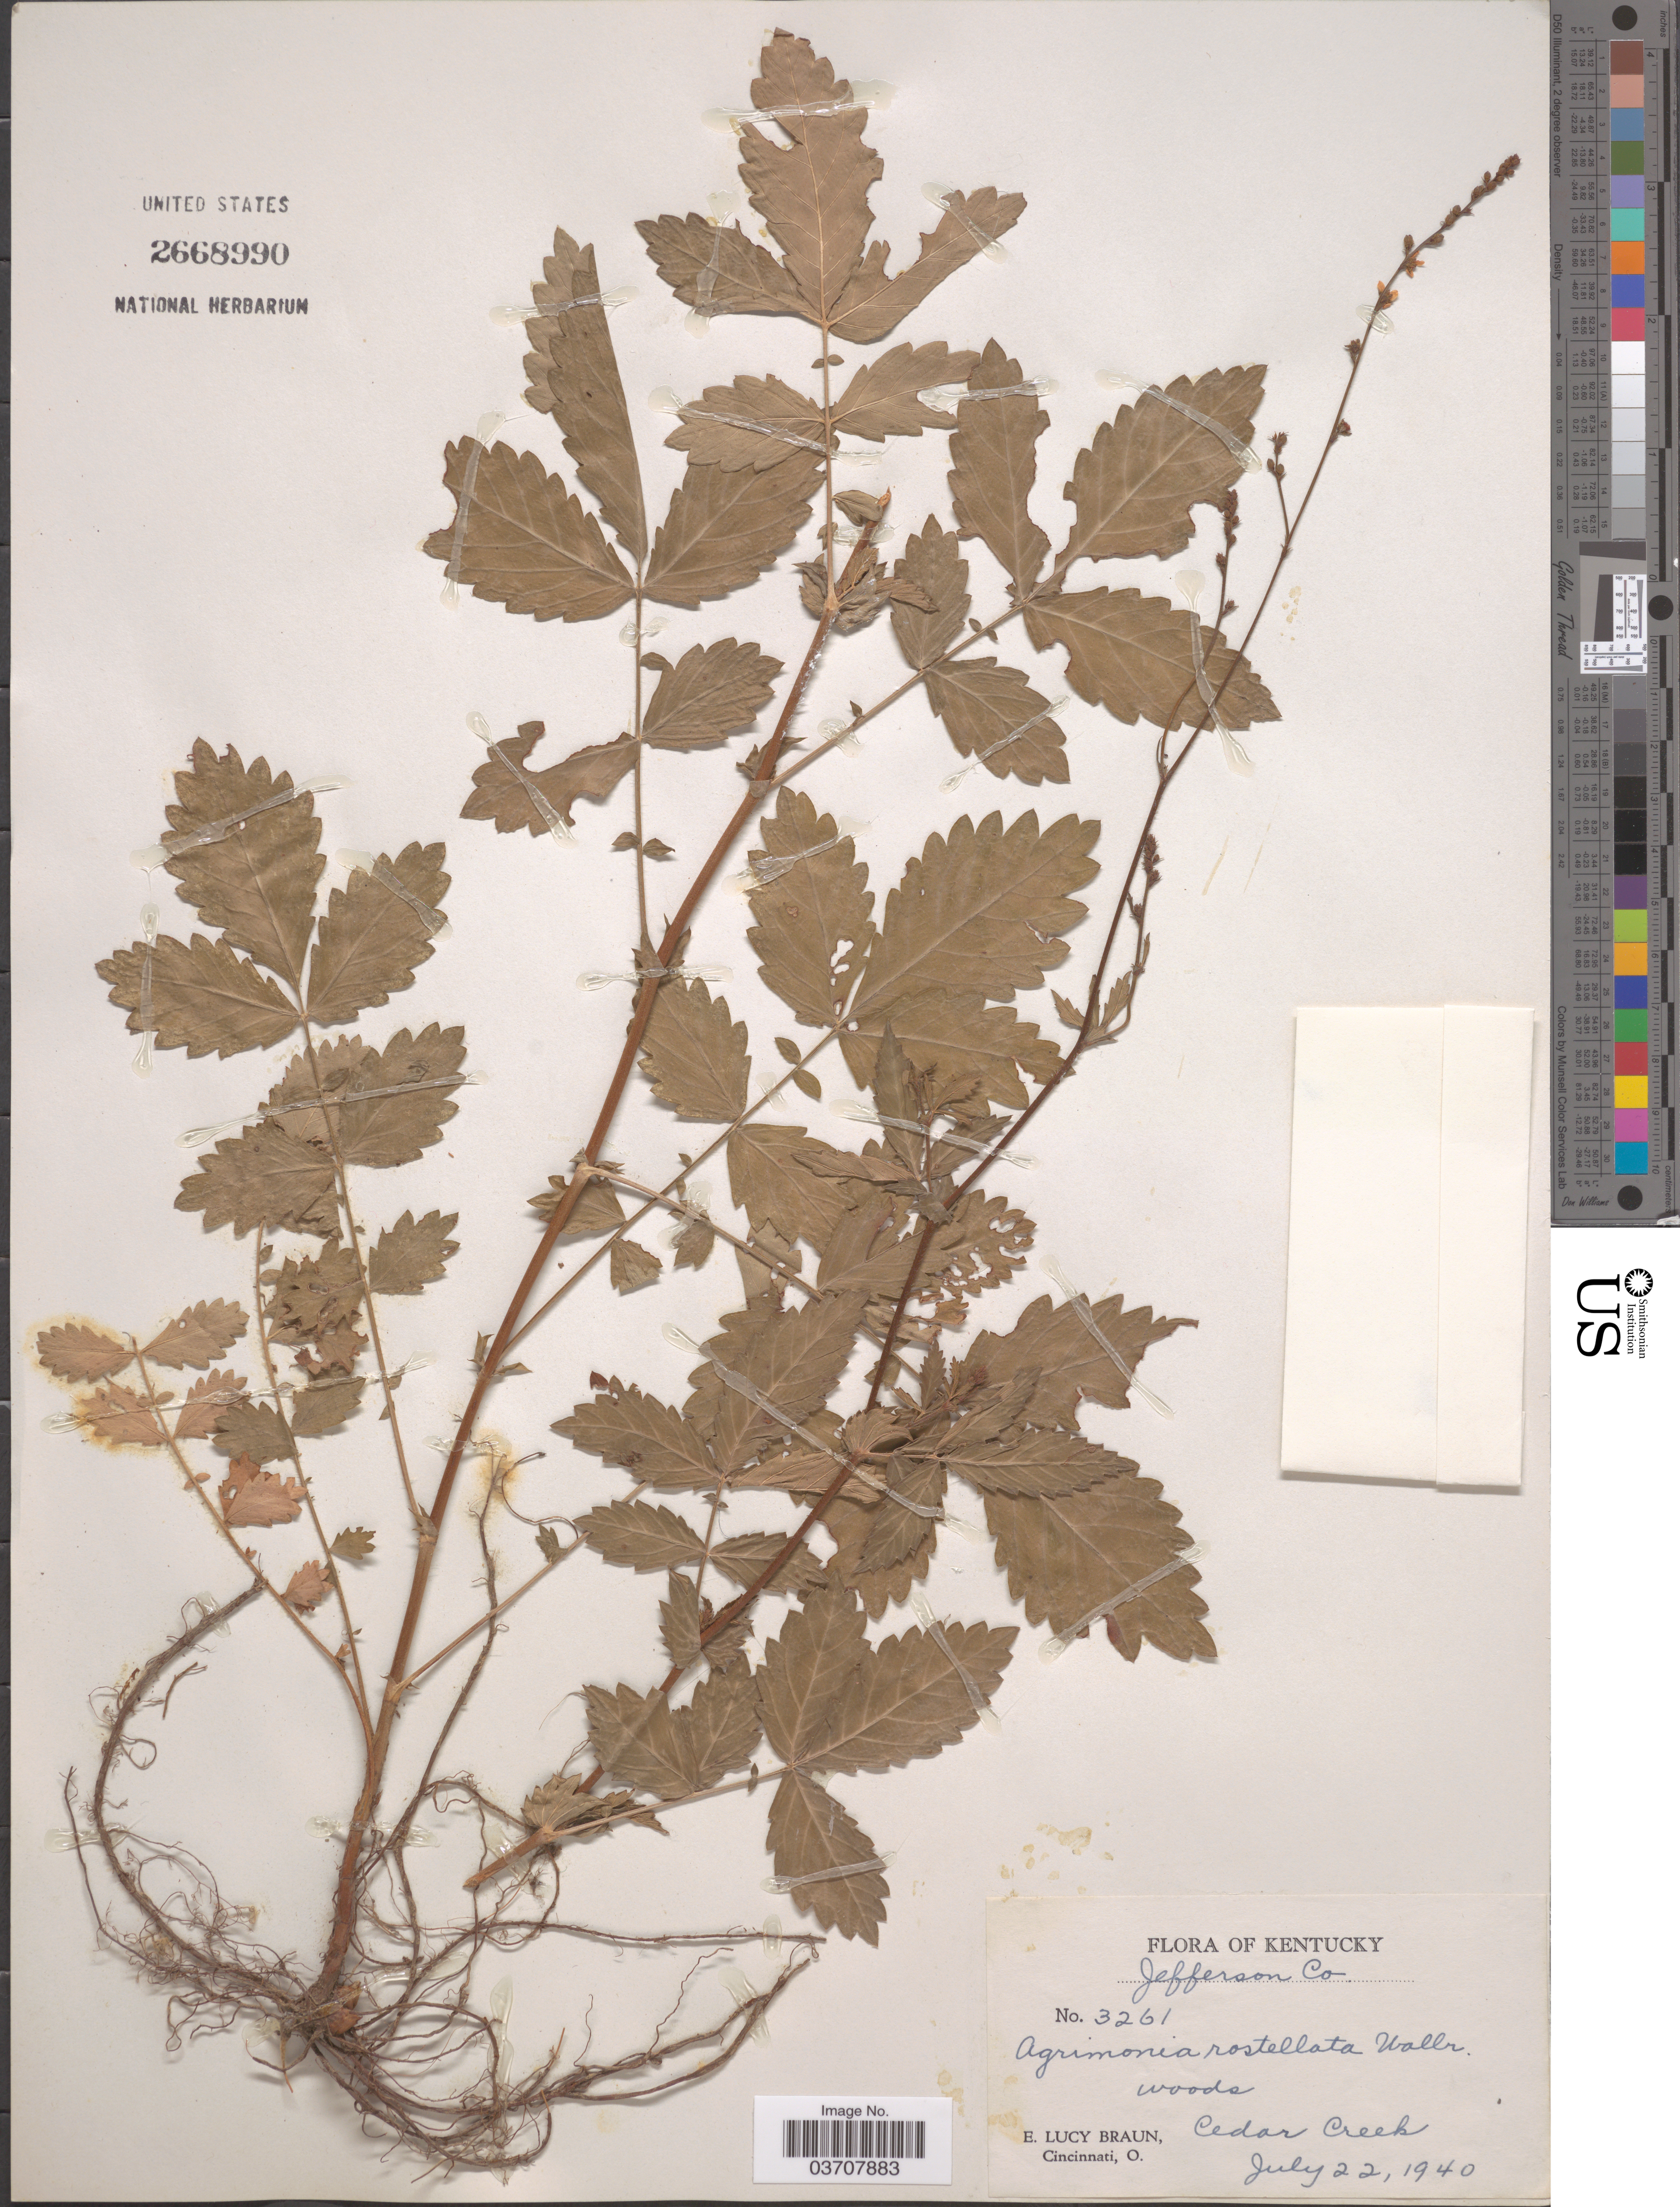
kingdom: Plantae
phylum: Tracheophyta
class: Magnoliopsida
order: Rosales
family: Rosaceae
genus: Agrimonia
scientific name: Agrimonia rostellata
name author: Wallr.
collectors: E. L. Braun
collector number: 3261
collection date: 1940-07-22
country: United States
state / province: Kentucky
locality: Jefferson Co. Cedar Creek.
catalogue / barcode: US 2668990